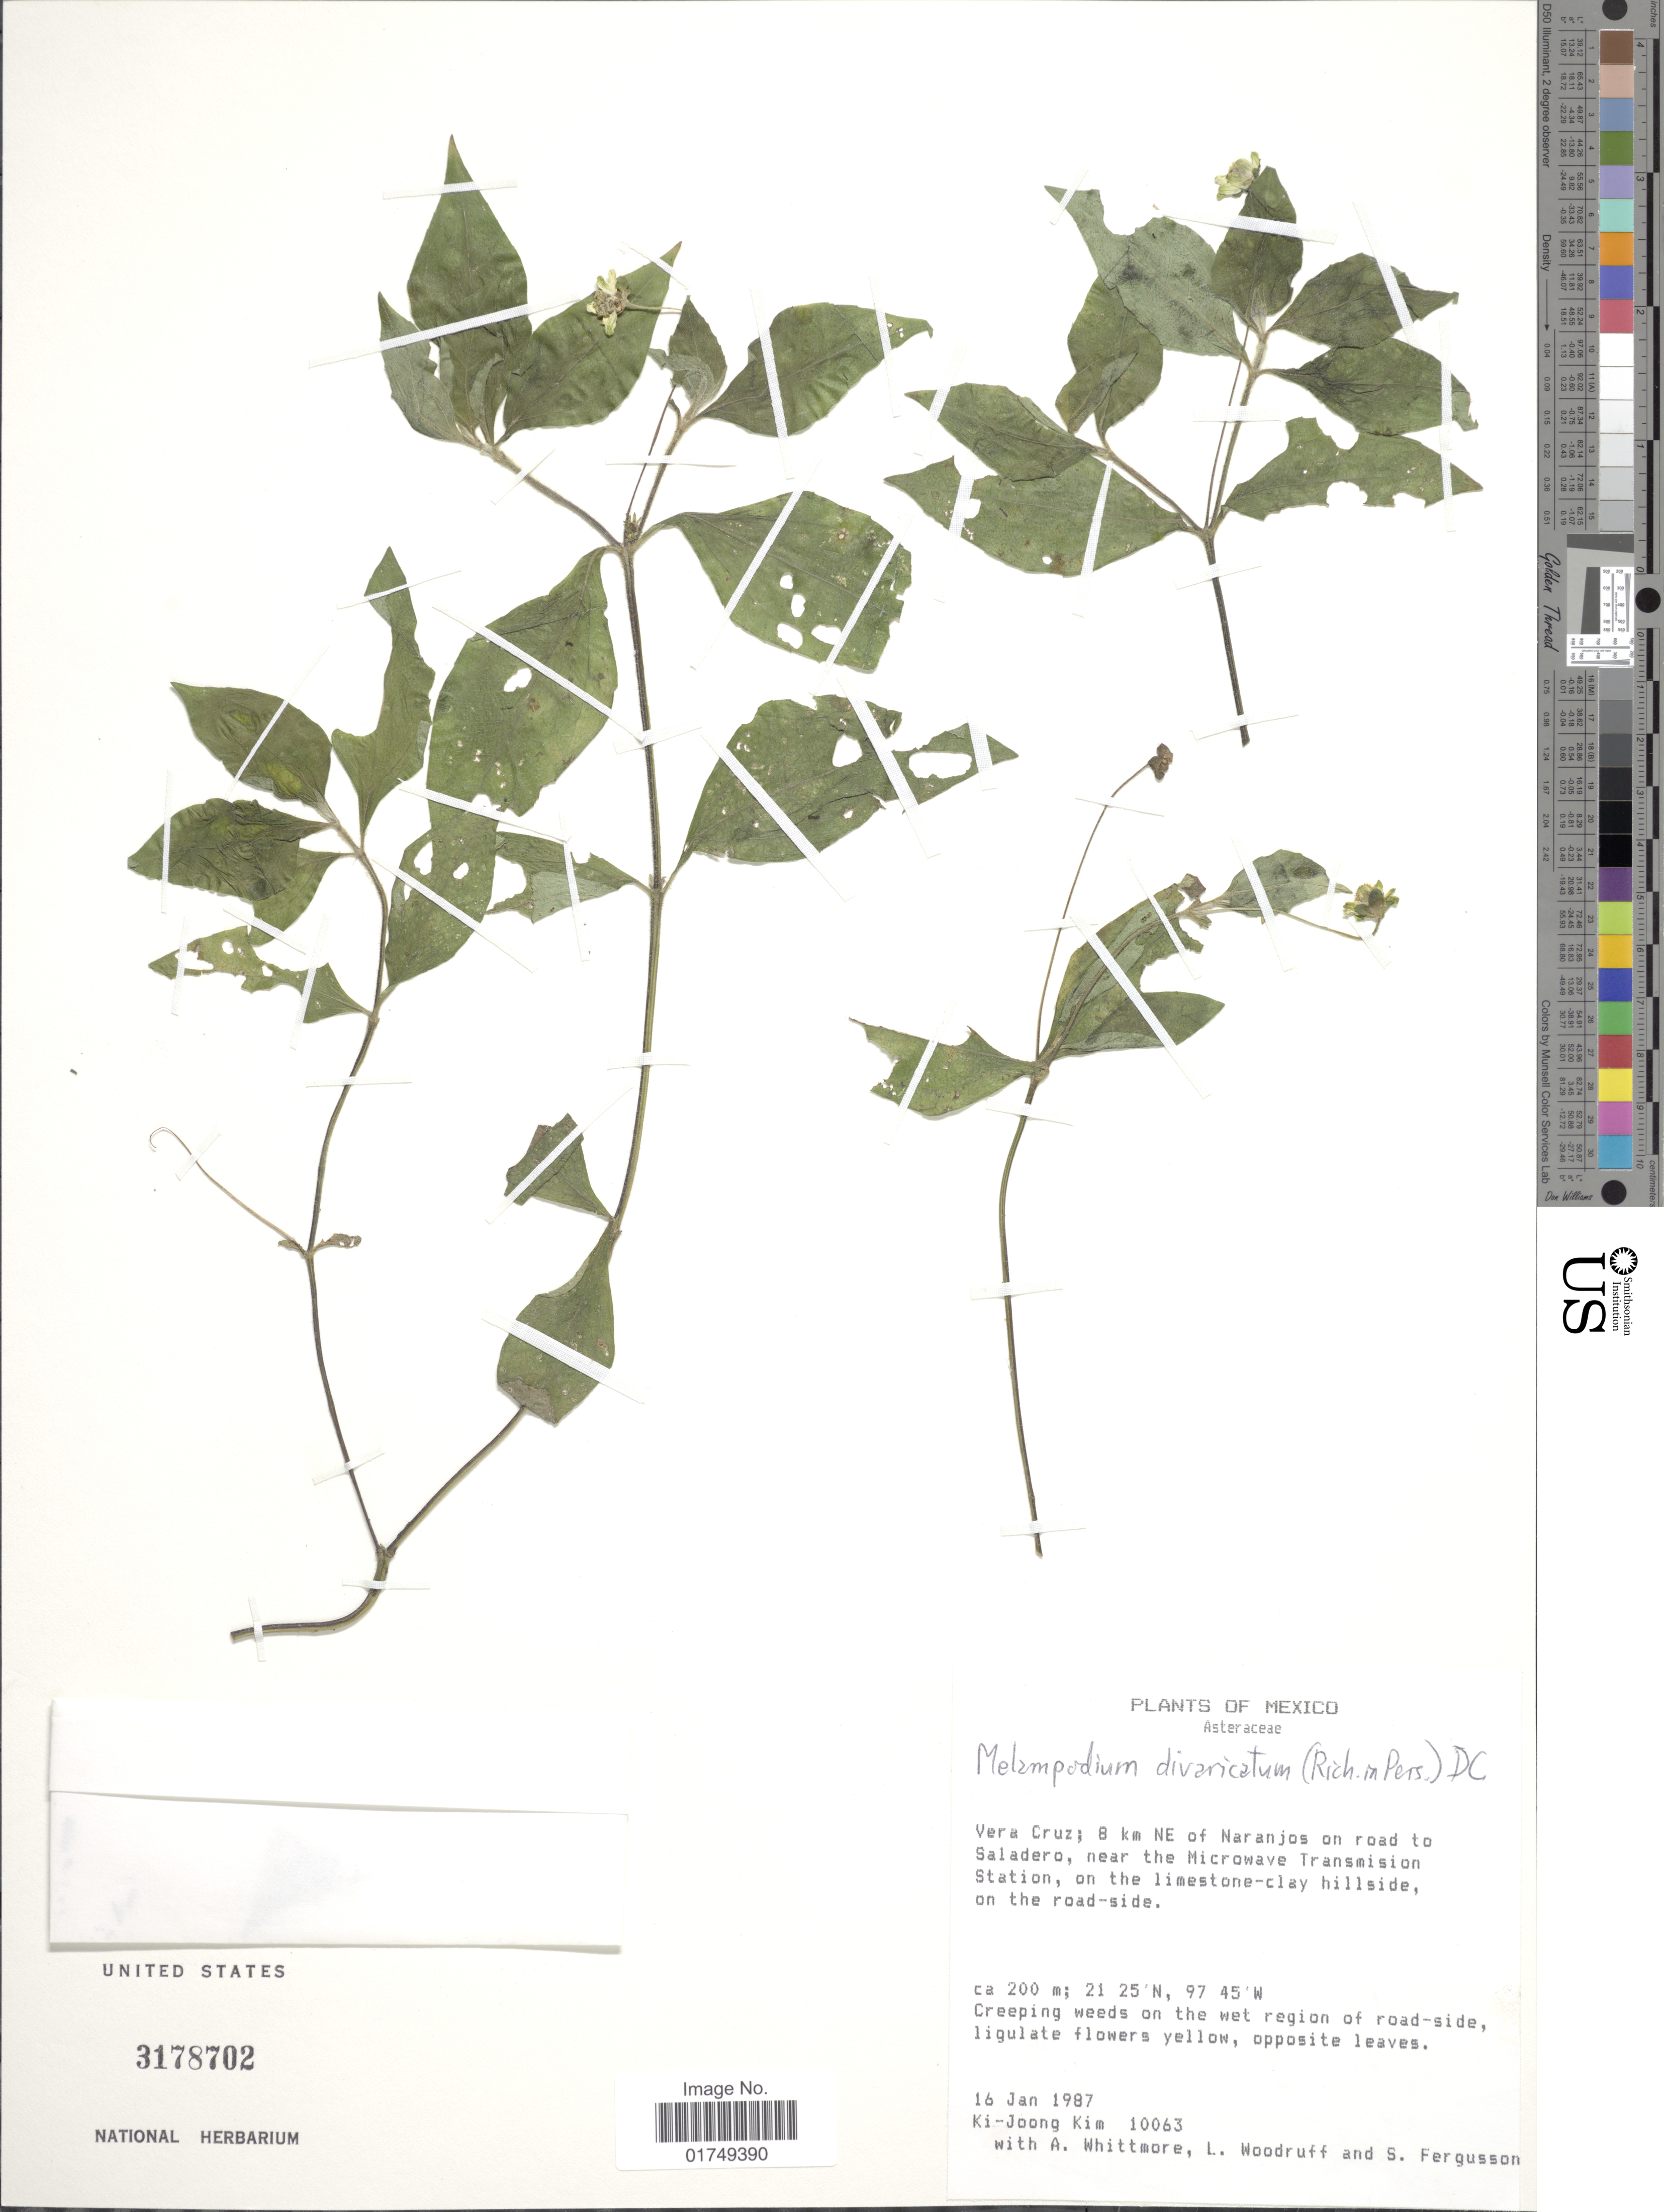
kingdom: Plantae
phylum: Tracheophyta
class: Magnoliopsida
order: Asterales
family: Asteraceae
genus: Melampodium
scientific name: Melampodium divaricatum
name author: (Rich.) DC.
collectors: K. Kim, A. Whittmore, L. Woodruff & S. Fergusson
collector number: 10063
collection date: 1987-01-16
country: Mexico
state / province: Veracruz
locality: Vera Cruz, 8 km NE of Naranjos on road to Saladero, near the Microwave Transmission Station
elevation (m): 200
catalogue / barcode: US 3178702